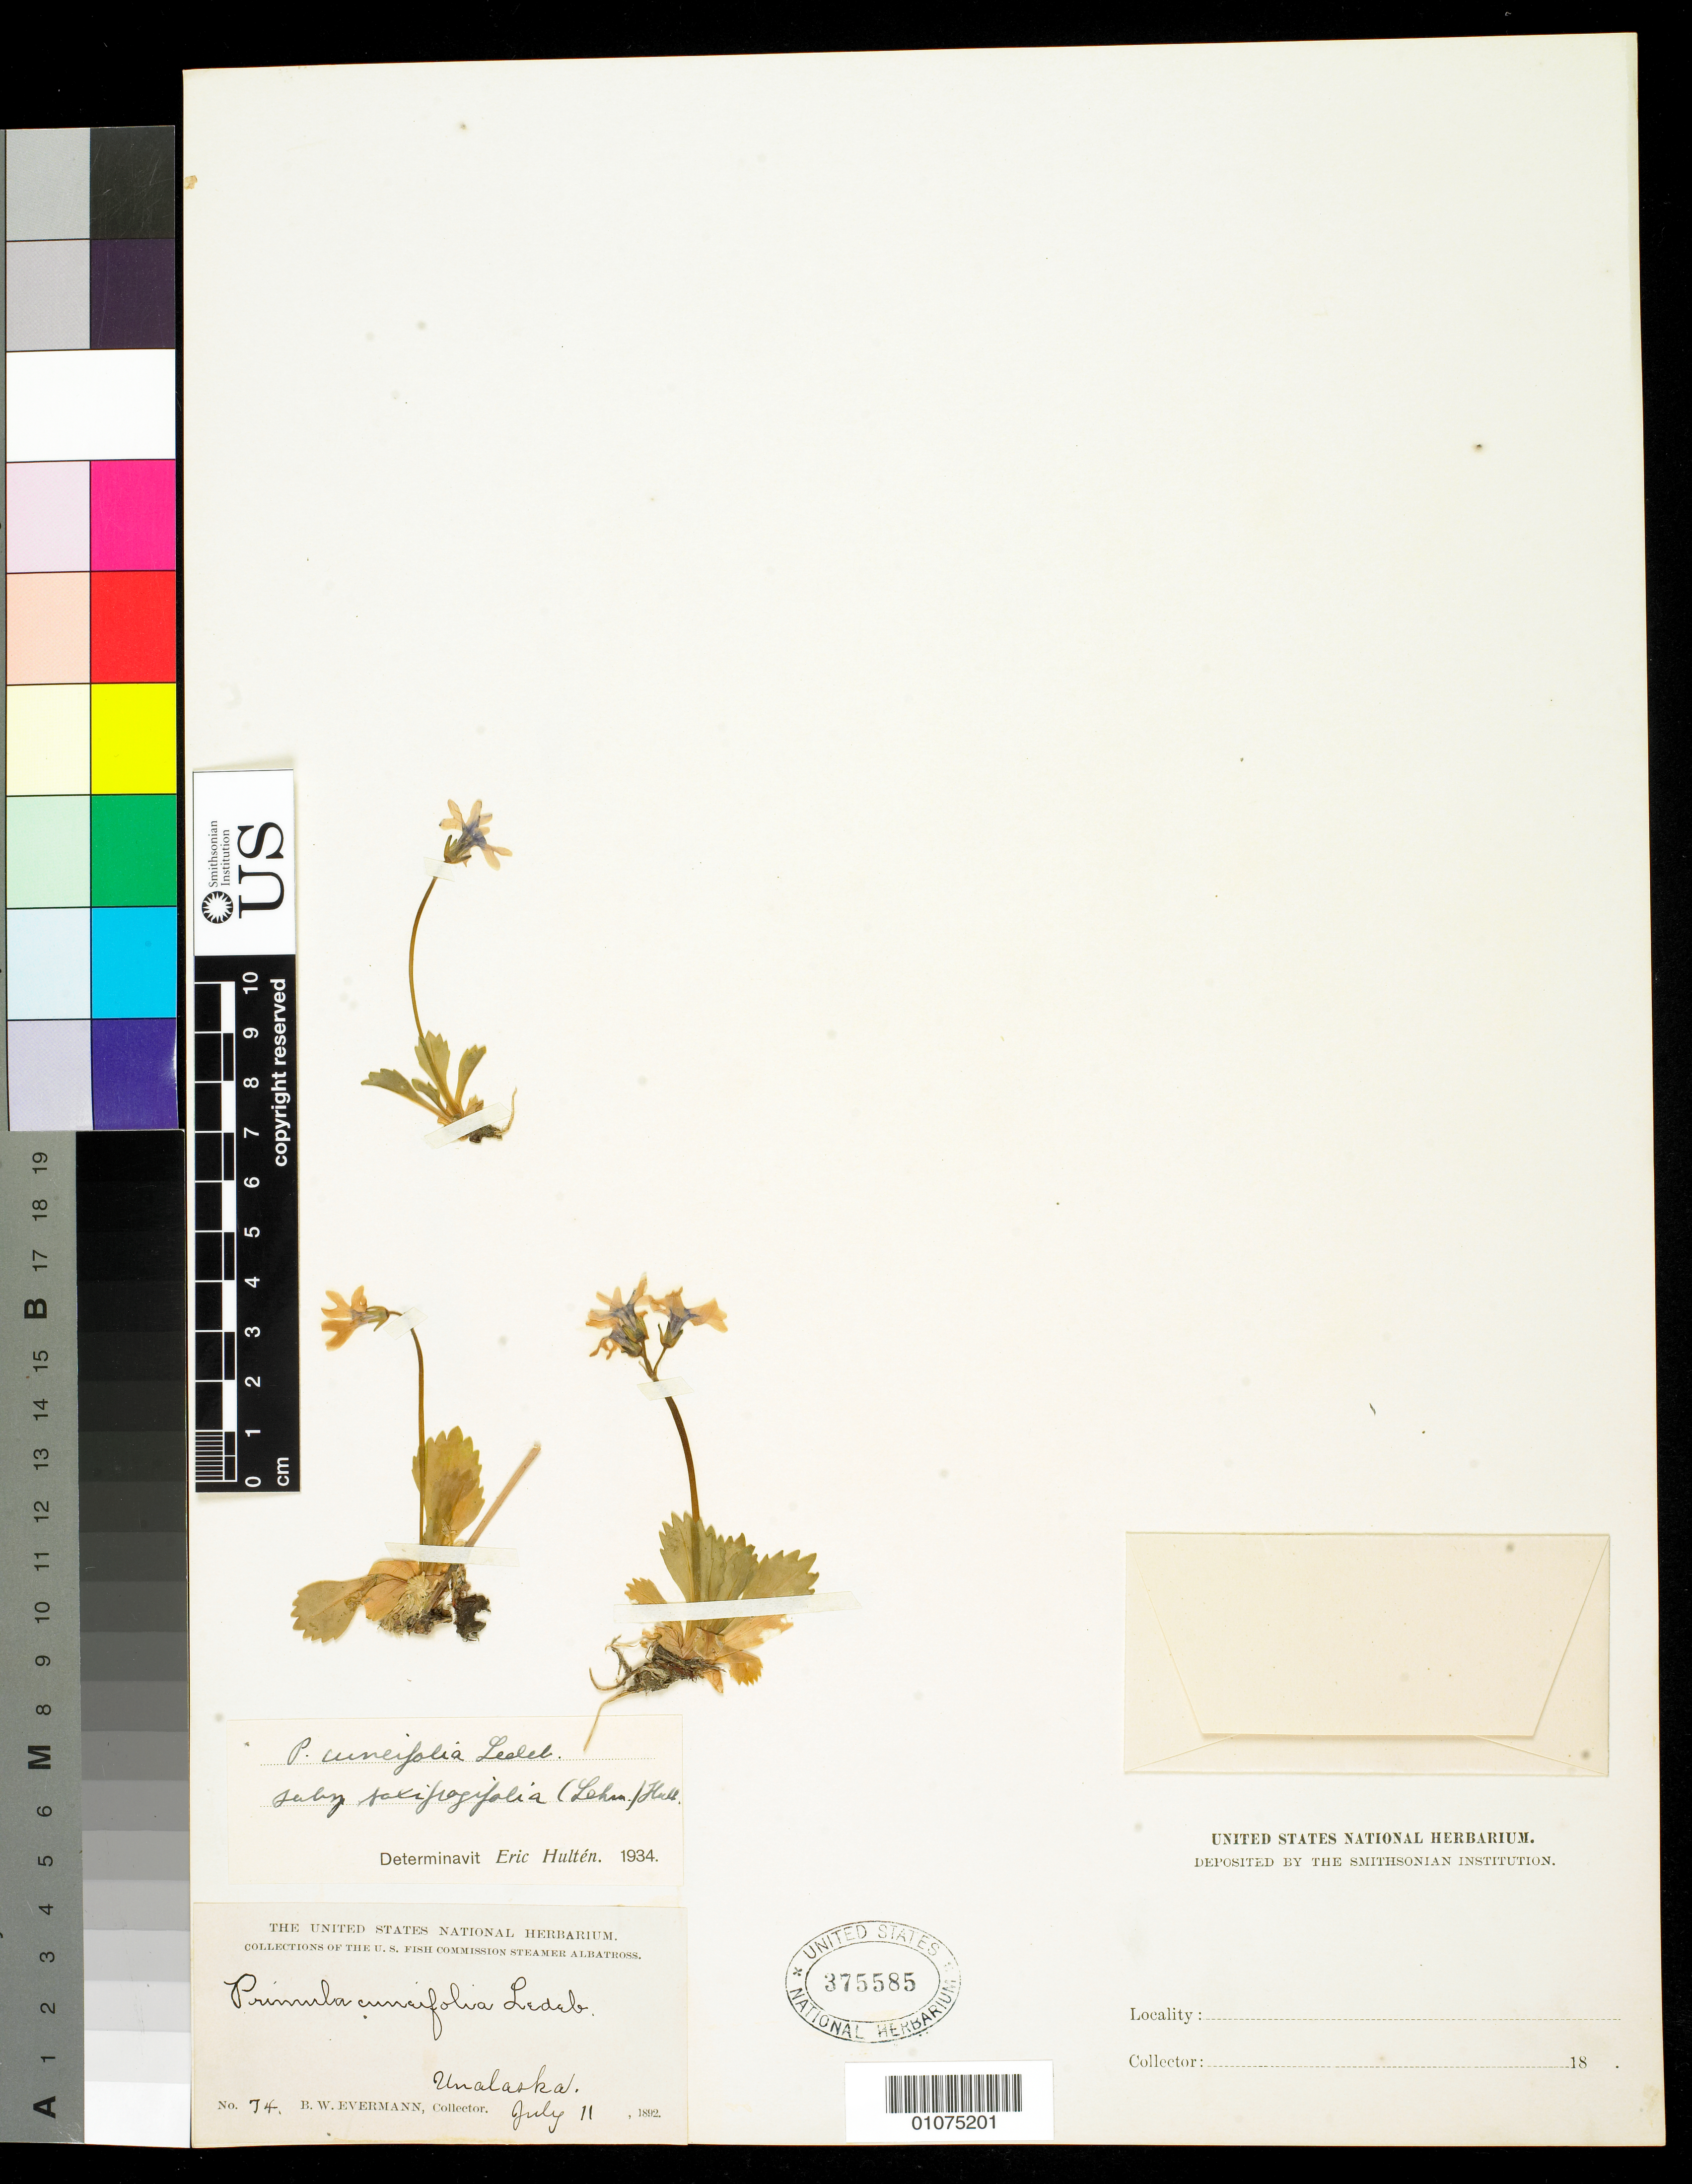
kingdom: Plantae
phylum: Tracheophyta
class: Magnoliopsida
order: Ericales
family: Primulaceae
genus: Primula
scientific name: Primula cuneifolia subsp. saxifragifolia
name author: (Lehm.) W.W. Sm. & Forrest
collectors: B. W. Evermann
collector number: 74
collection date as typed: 11 Jul 1892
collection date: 1892-07-11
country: United States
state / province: Alaska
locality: Unalaska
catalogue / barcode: US 375585